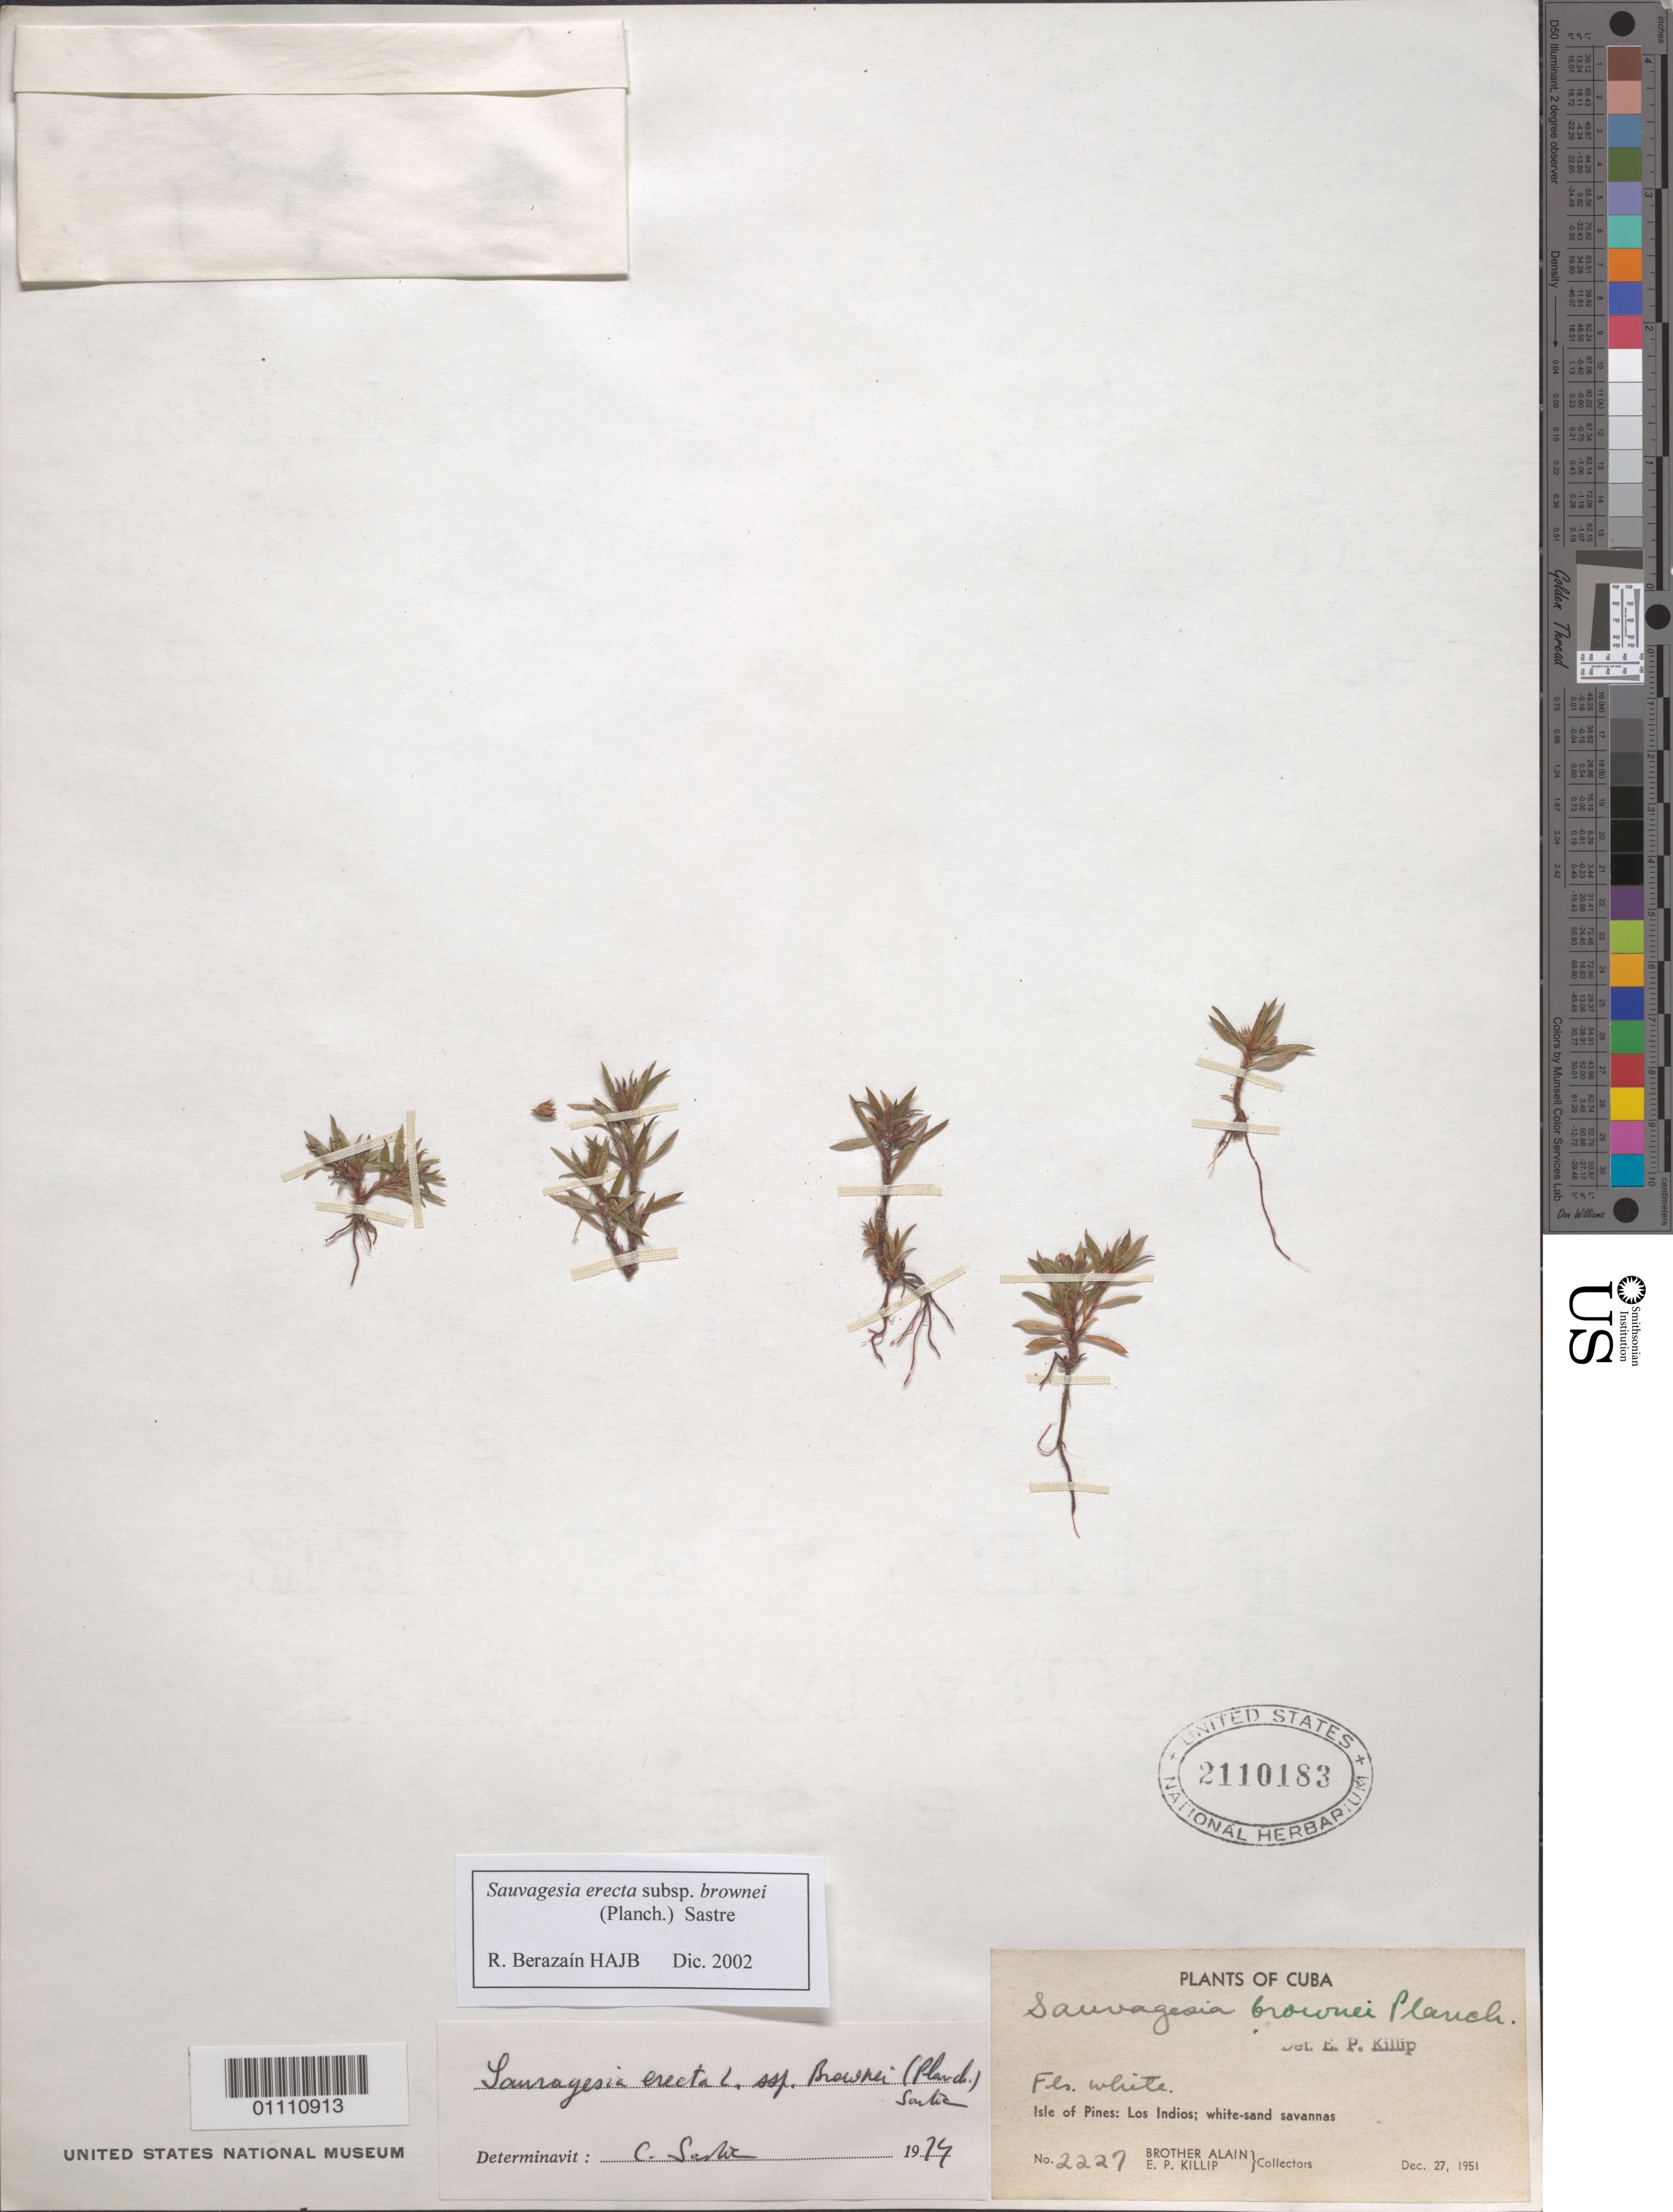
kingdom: Plantae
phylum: Tracheophyta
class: Magnoliopsida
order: Malpighiales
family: Ochnaceae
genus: Sauvagesia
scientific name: Sauvagesia erecta subsp. brownei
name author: (Planch.) Sastre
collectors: A. H. Liogier & E. P. Killip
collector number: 2227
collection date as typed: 27 Dec 1951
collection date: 1951-12-27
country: Cuba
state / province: Isla de La Juventud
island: Isla de la Juventud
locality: Isle of Pines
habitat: white sand savannas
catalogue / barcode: US 2110183